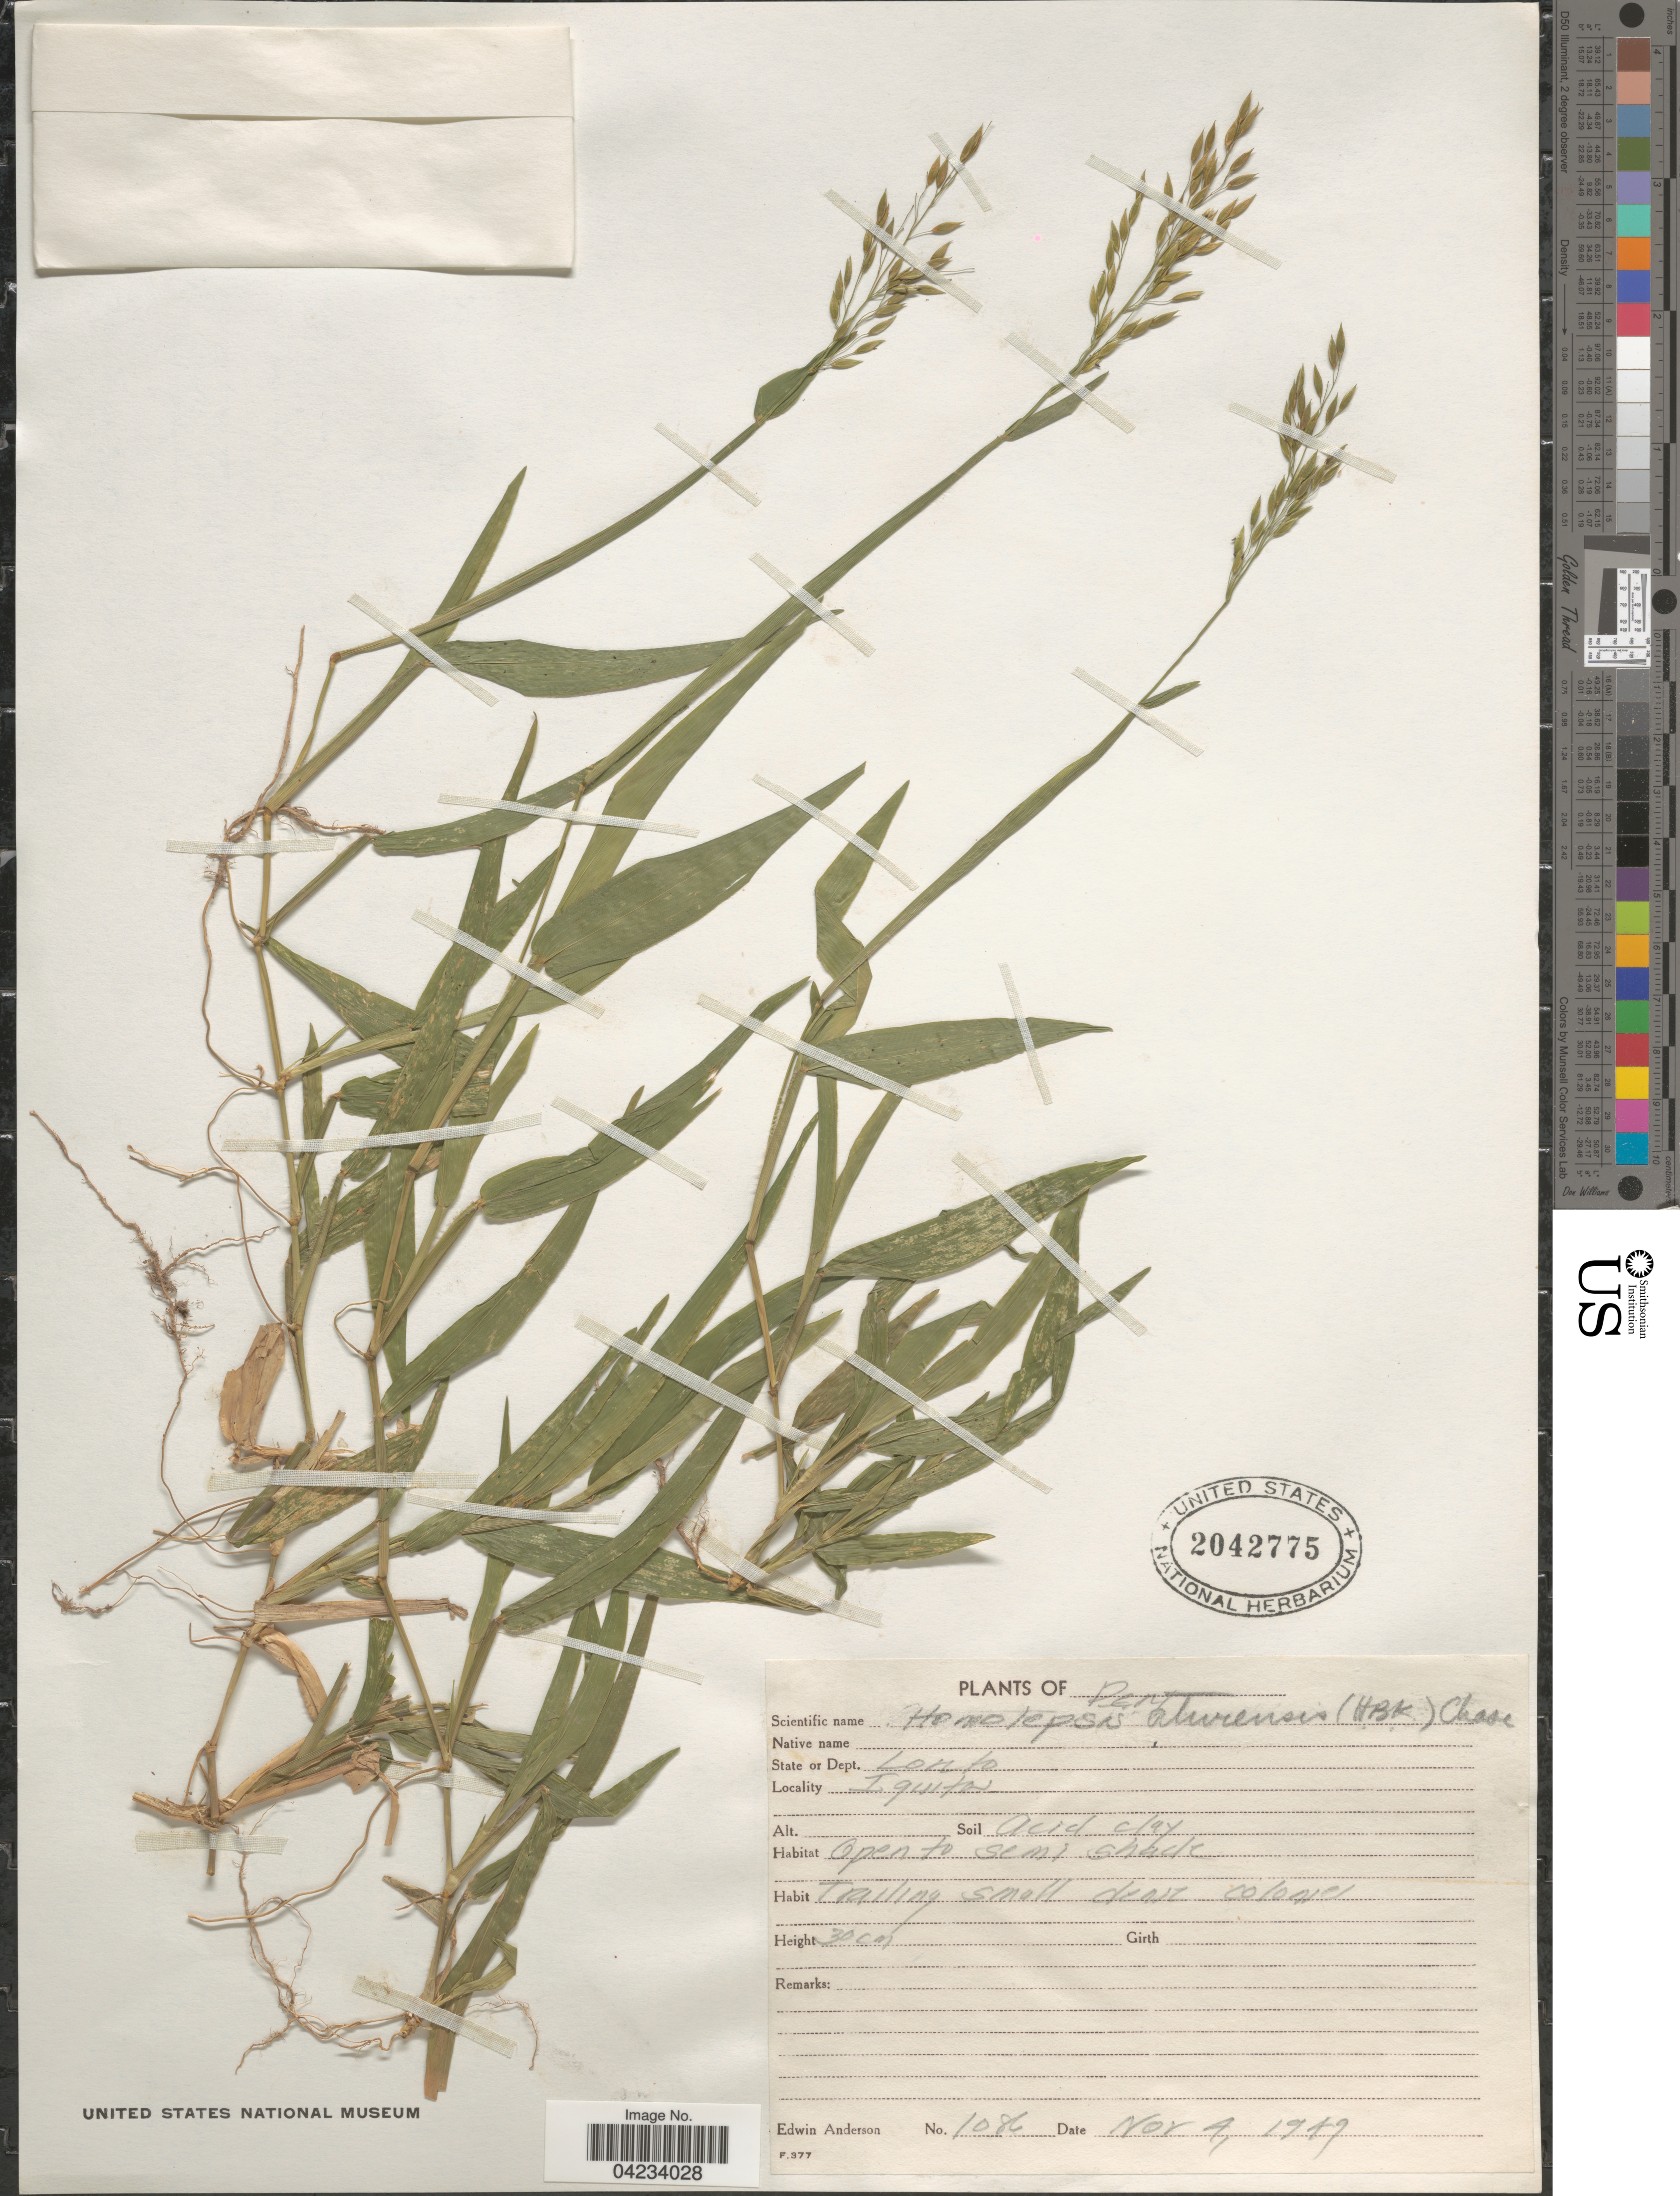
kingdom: Plantae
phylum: Tracheophyta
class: Liliopsida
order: Poales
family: Poaceae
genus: Homolepis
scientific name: Homolepis aturensis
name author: (Kunth) Chase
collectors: E. Anderson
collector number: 1086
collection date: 1949-11-04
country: Peru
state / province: Loreto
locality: State or Dept. Loreto. Iquita.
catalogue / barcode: US 2042775